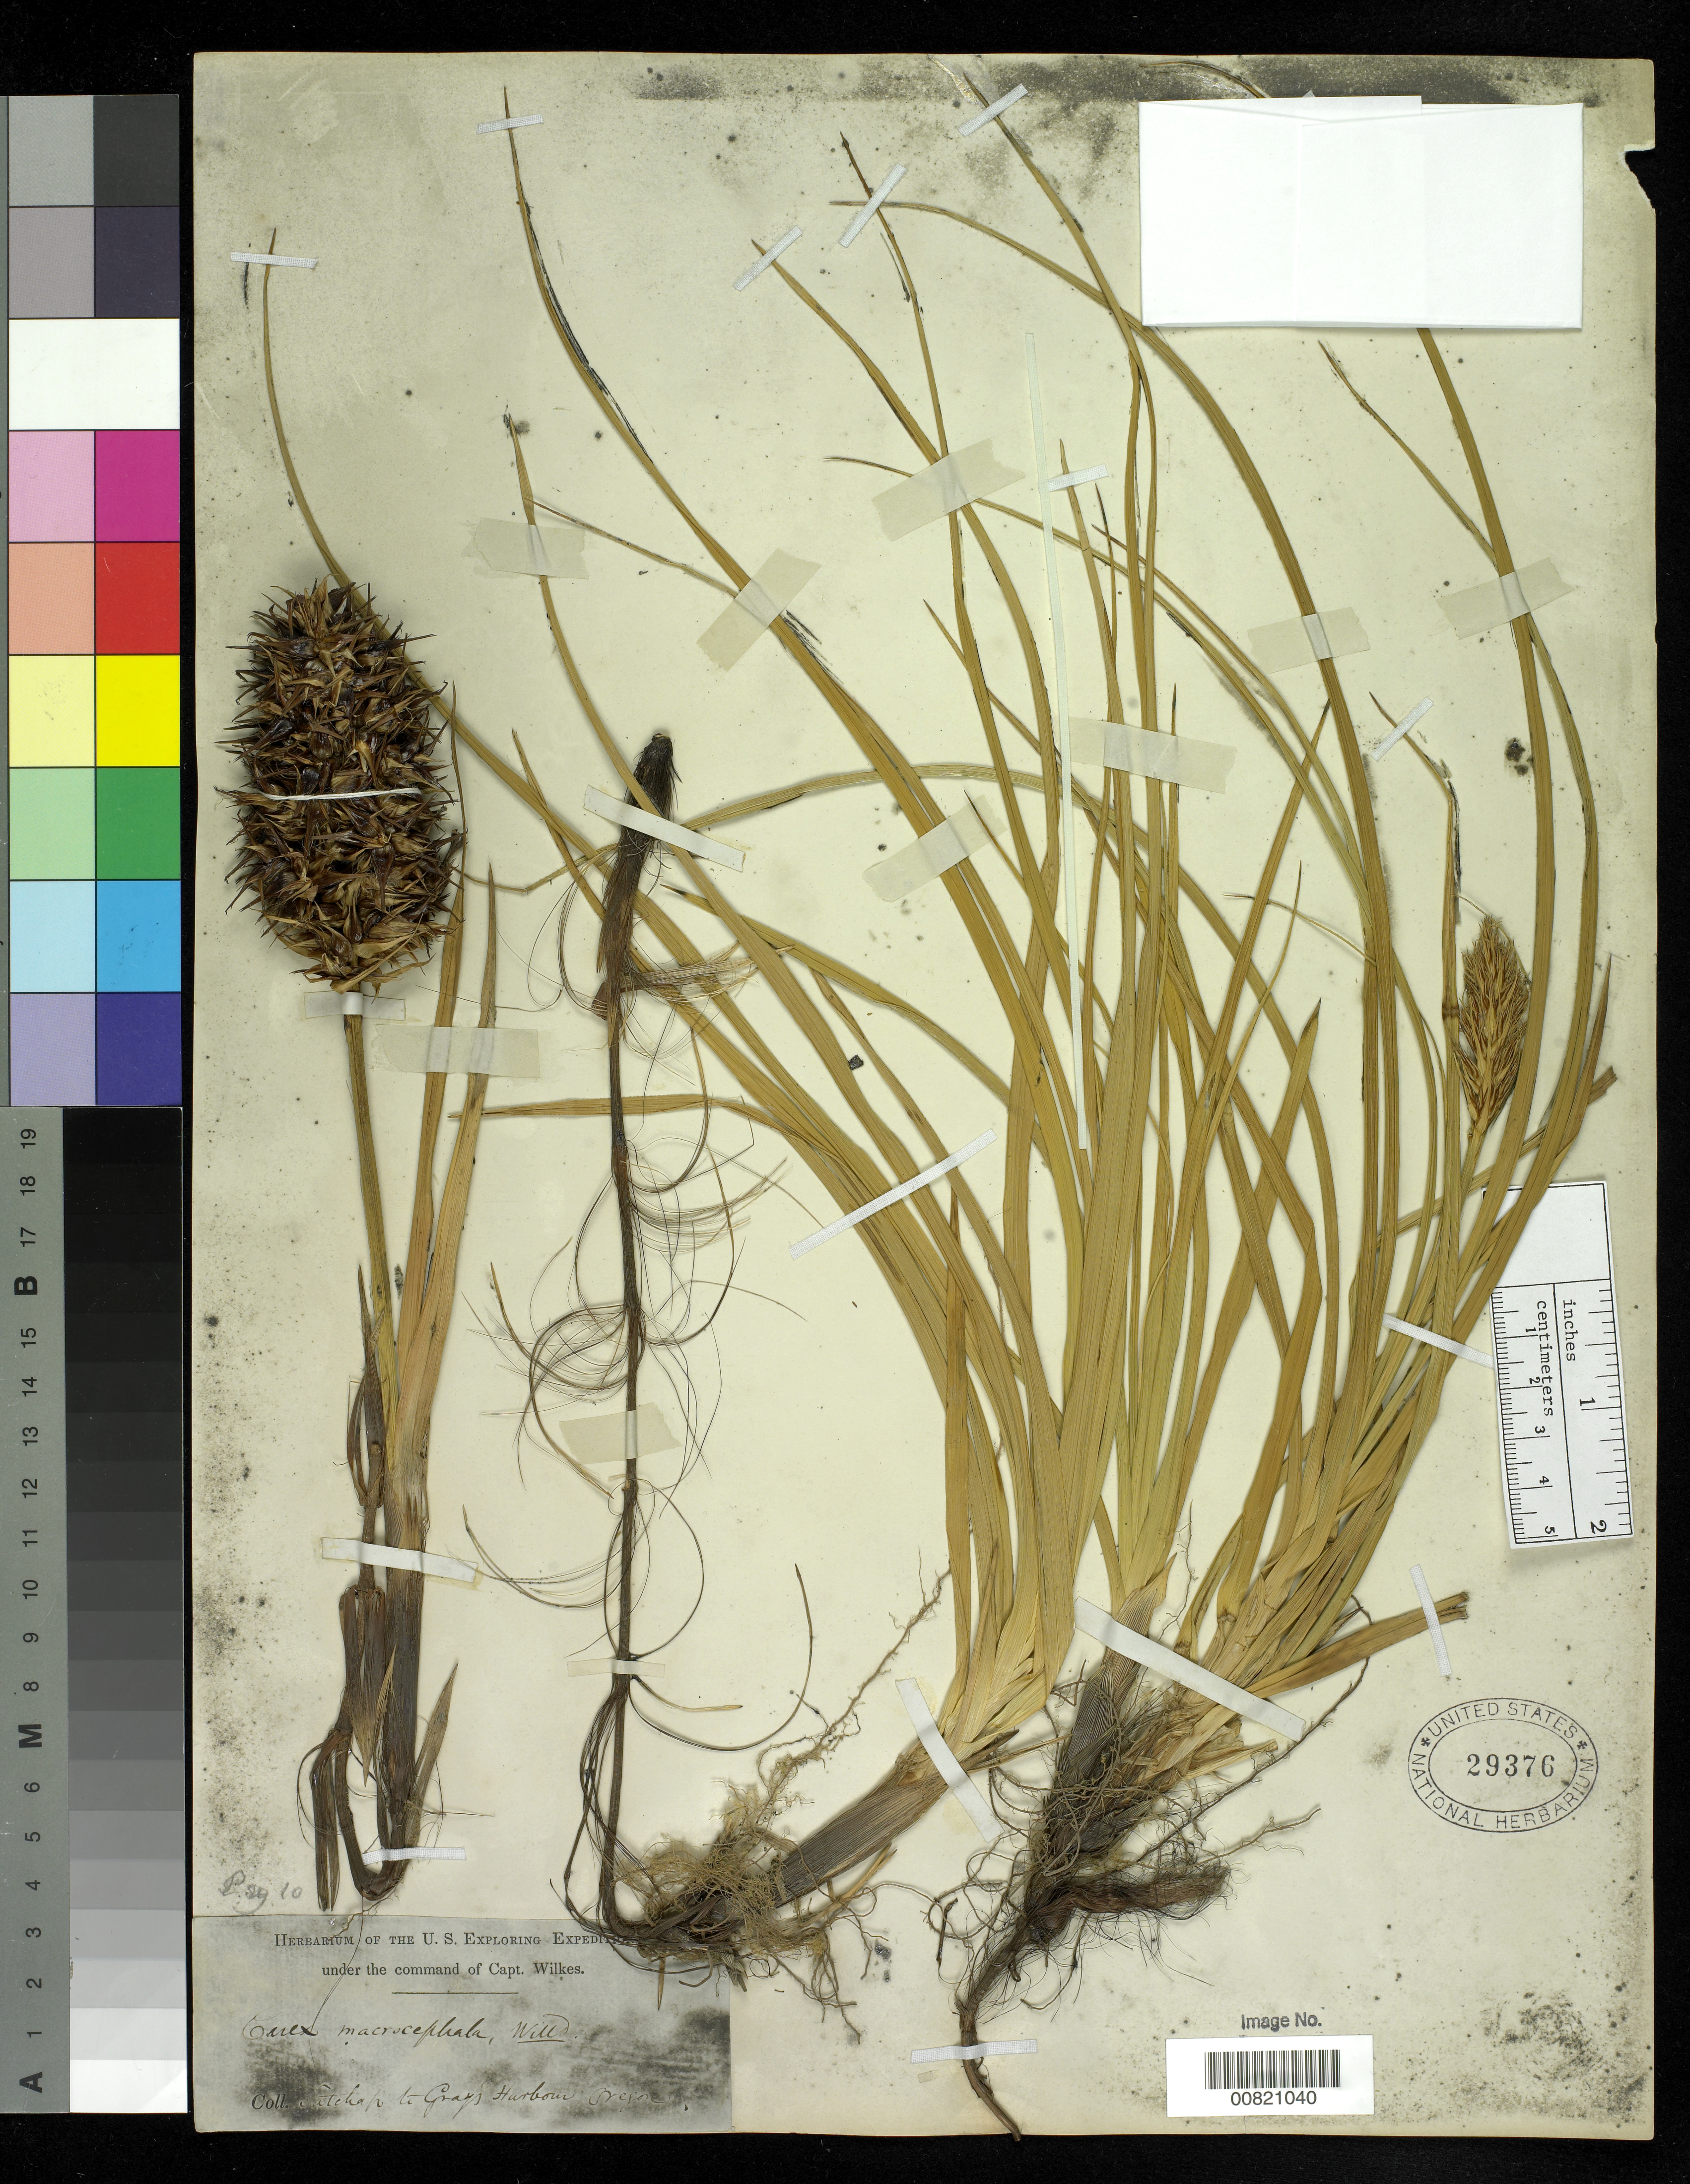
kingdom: Plantae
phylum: Tracheophyta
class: Liliopsida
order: Poales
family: Cyperaceae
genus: Carex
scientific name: Carex macrocephala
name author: Willd. ex Spreng.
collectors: Wilkes Explor. Exped.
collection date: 1838/1842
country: United States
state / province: Oregon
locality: Satchap to Grays Harbour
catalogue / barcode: US 29376